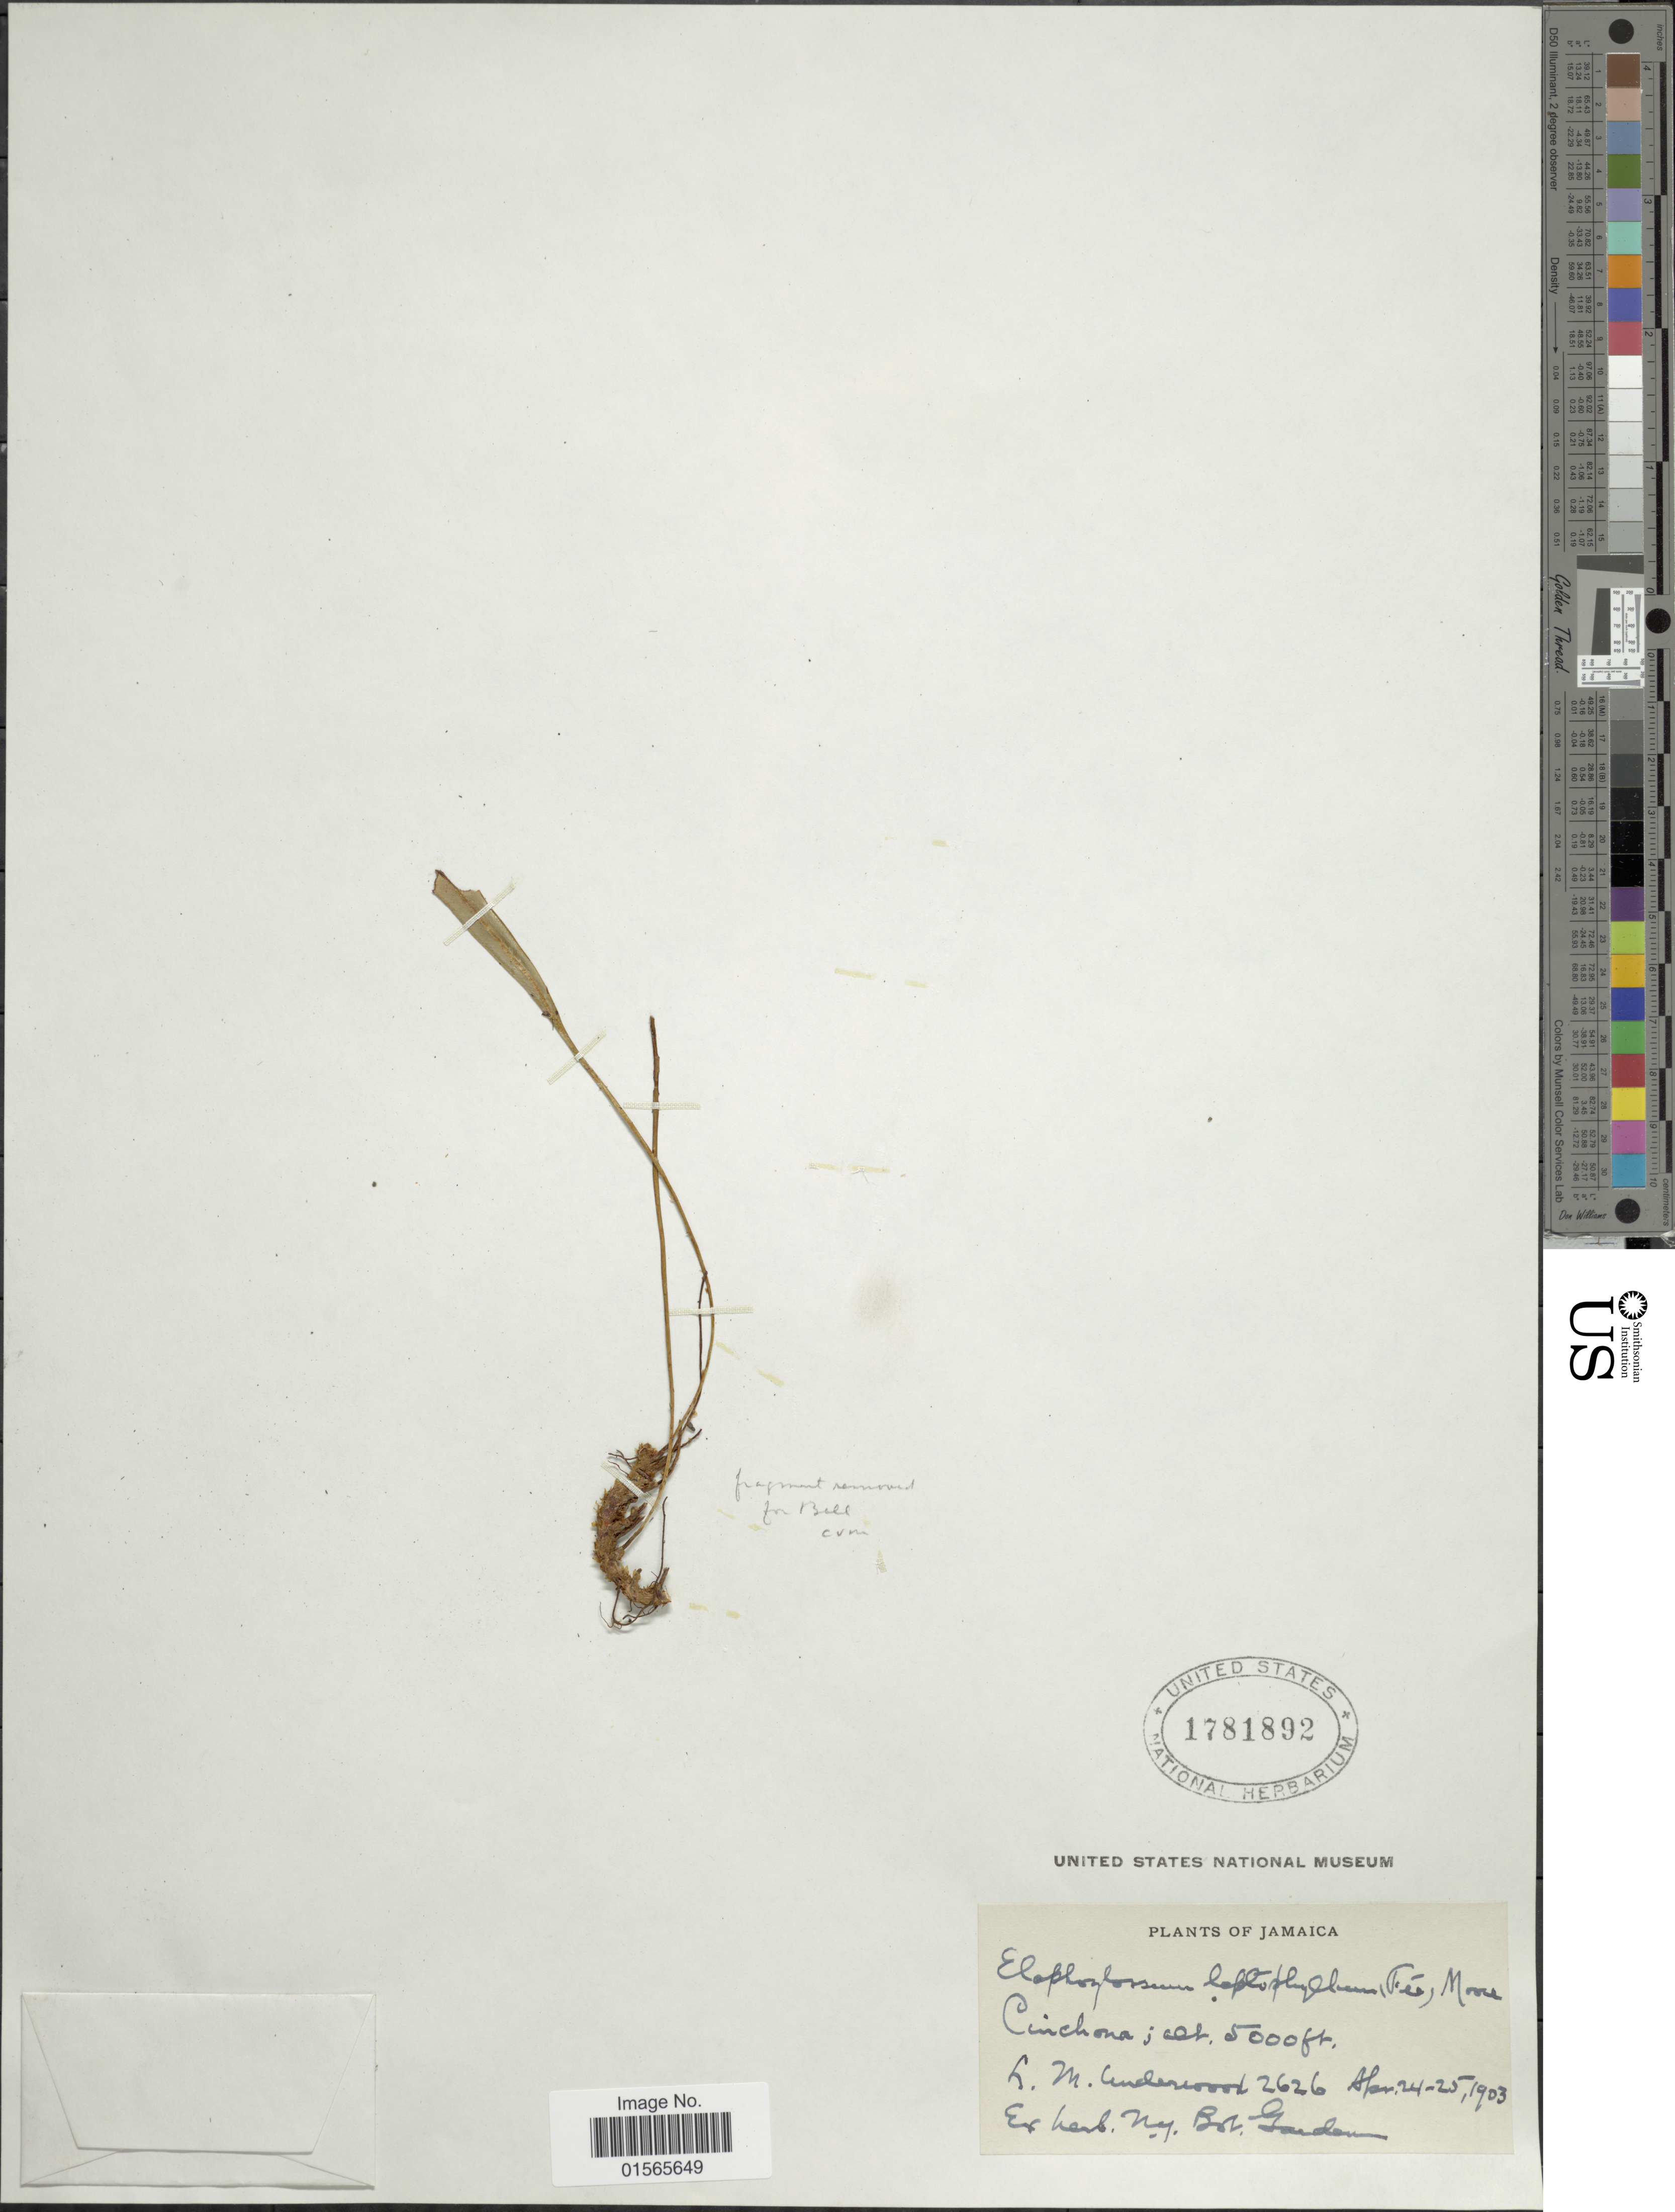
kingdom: Plantae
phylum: Tracheophyta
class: Polypodiopsida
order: Polypodiales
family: Dryopteridaceae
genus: Elaphoglossum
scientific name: Elaphoglossum leptophyllum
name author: (Fée) T. Moore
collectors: L. M. Underwood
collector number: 2626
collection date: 1903-04-24/1903-04-25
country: Jamaica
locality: Cinchona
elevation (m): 1524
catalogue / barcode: US 1781892